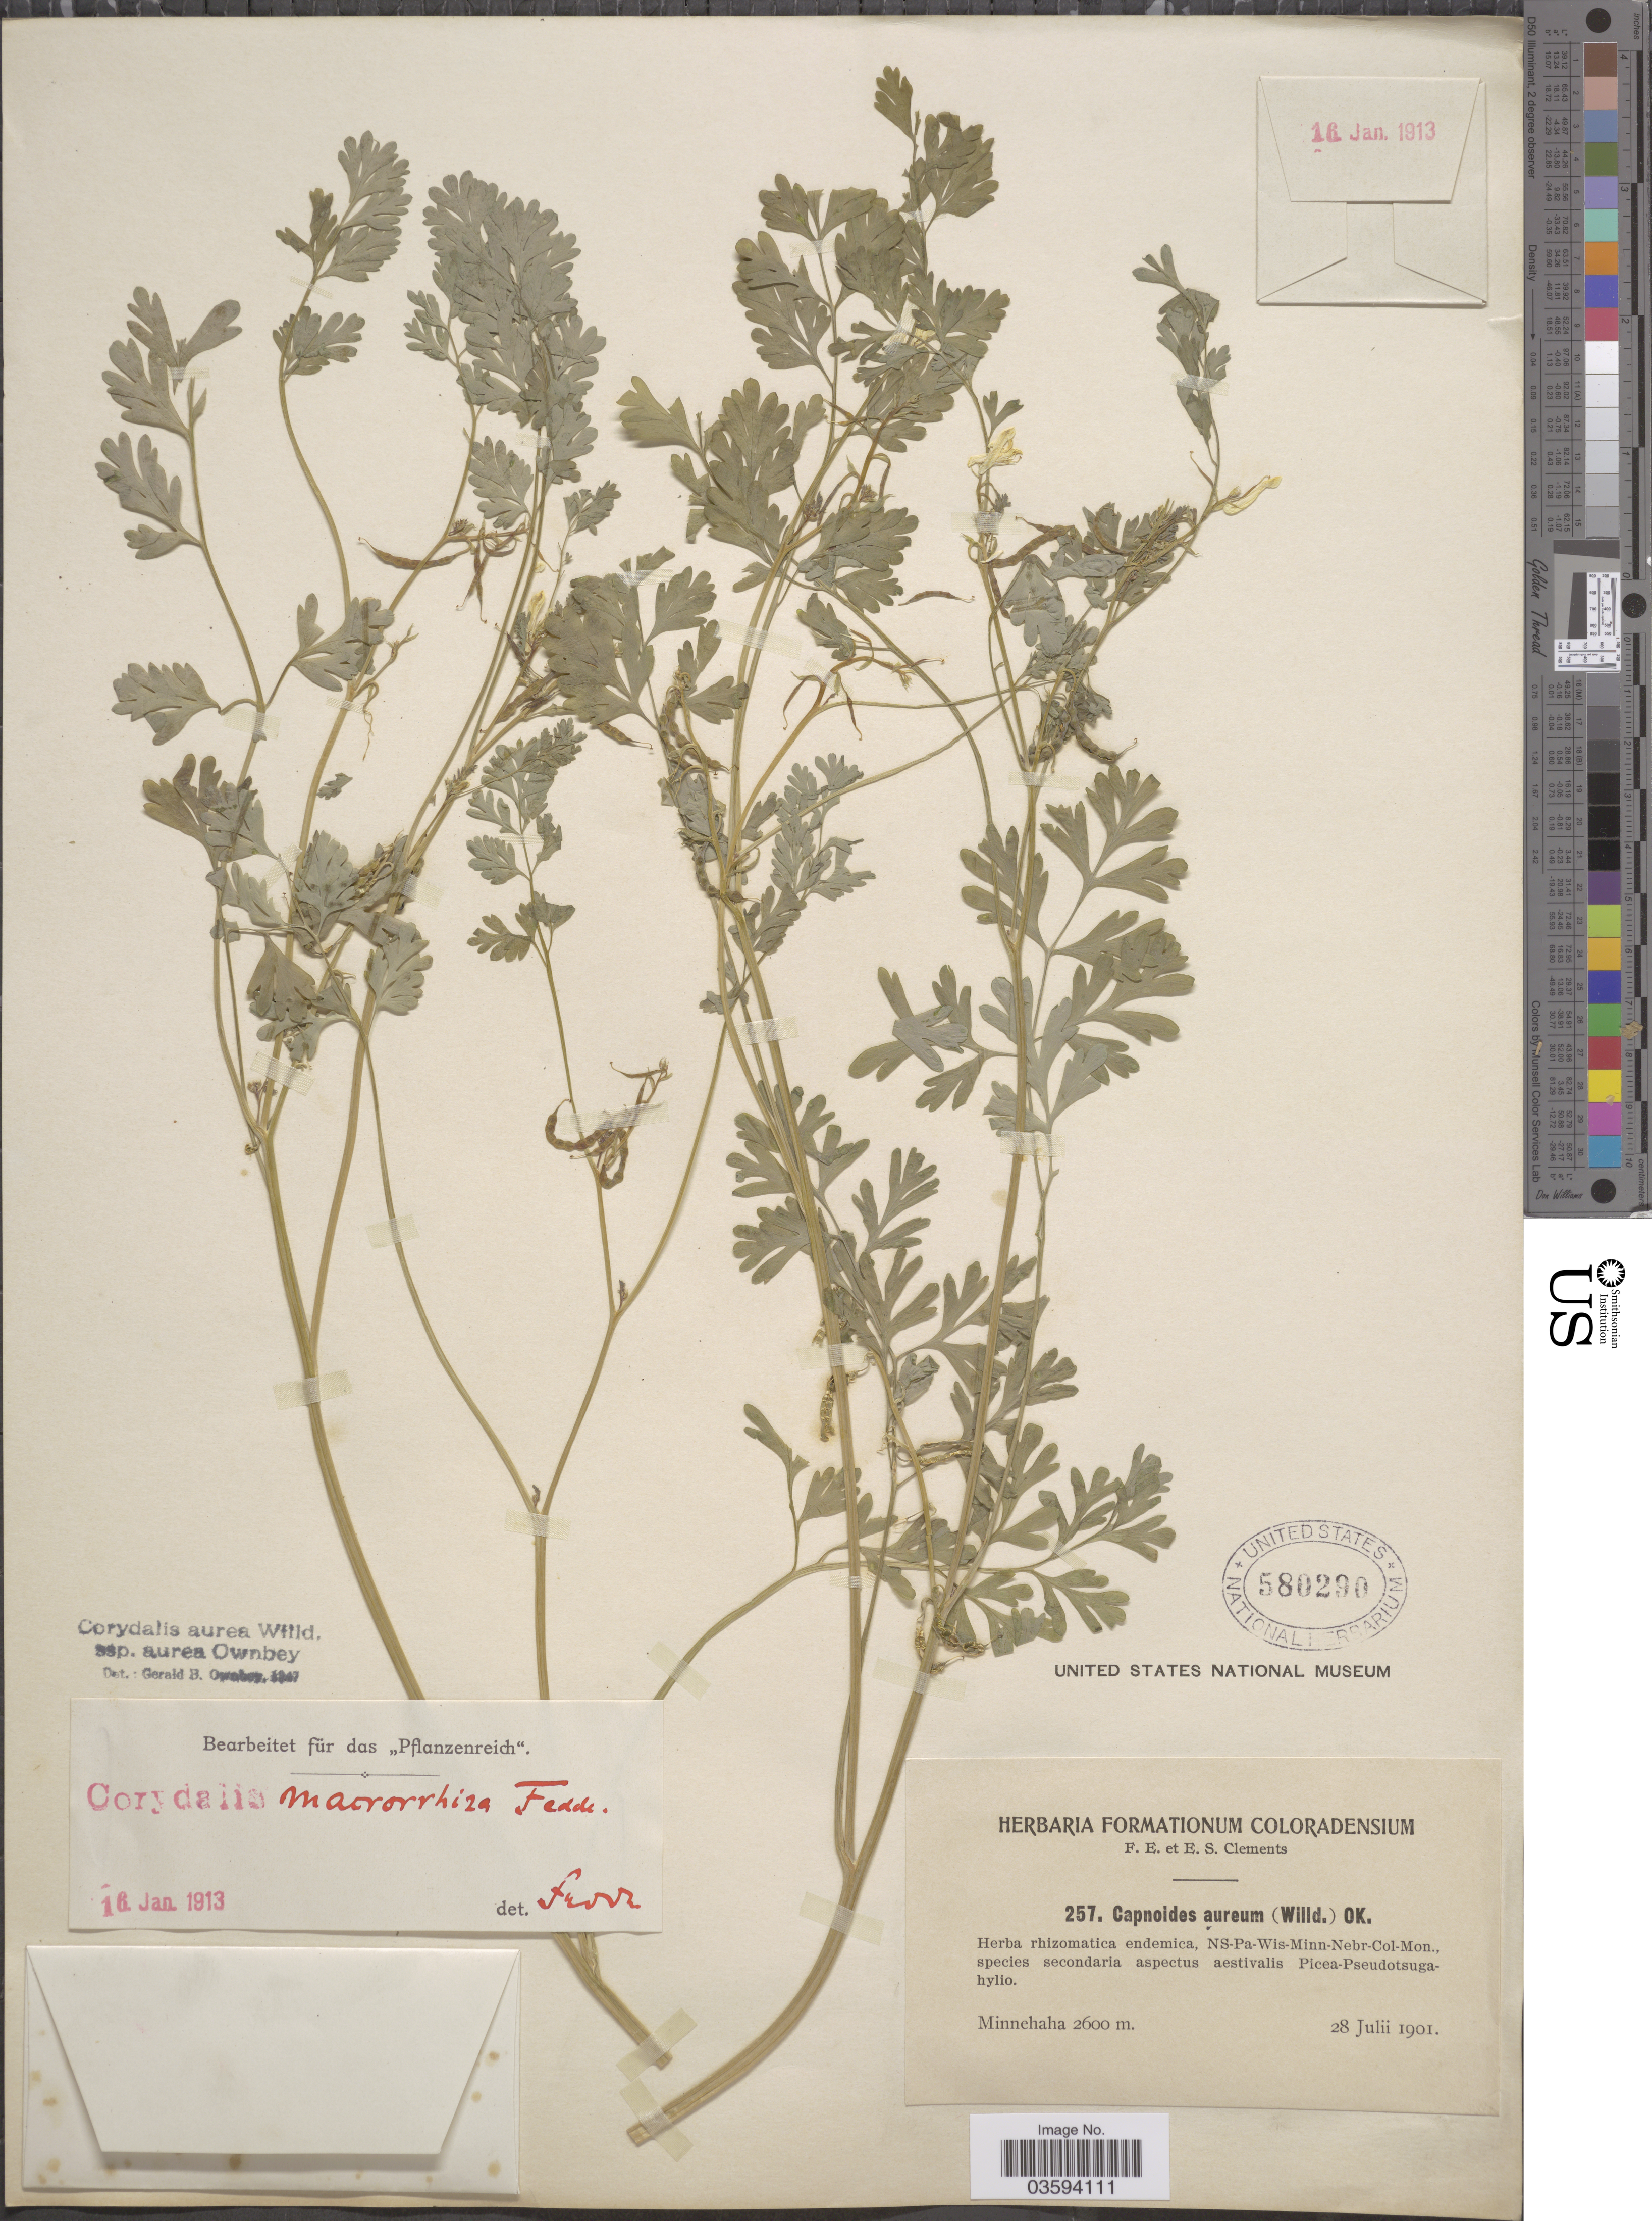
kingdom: Plantae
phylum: Tracheophyta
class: Magnoliopsida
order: Ranunculales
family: Papaveraceae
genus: Corydalis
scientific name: Corydalis aurea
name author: Willd.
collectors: F. E. Clements & E. S. Clements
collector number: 257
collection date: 1901-07-28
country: United States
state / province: Colorado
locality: Minnehaha.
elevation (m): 2600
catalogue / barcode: US 580290